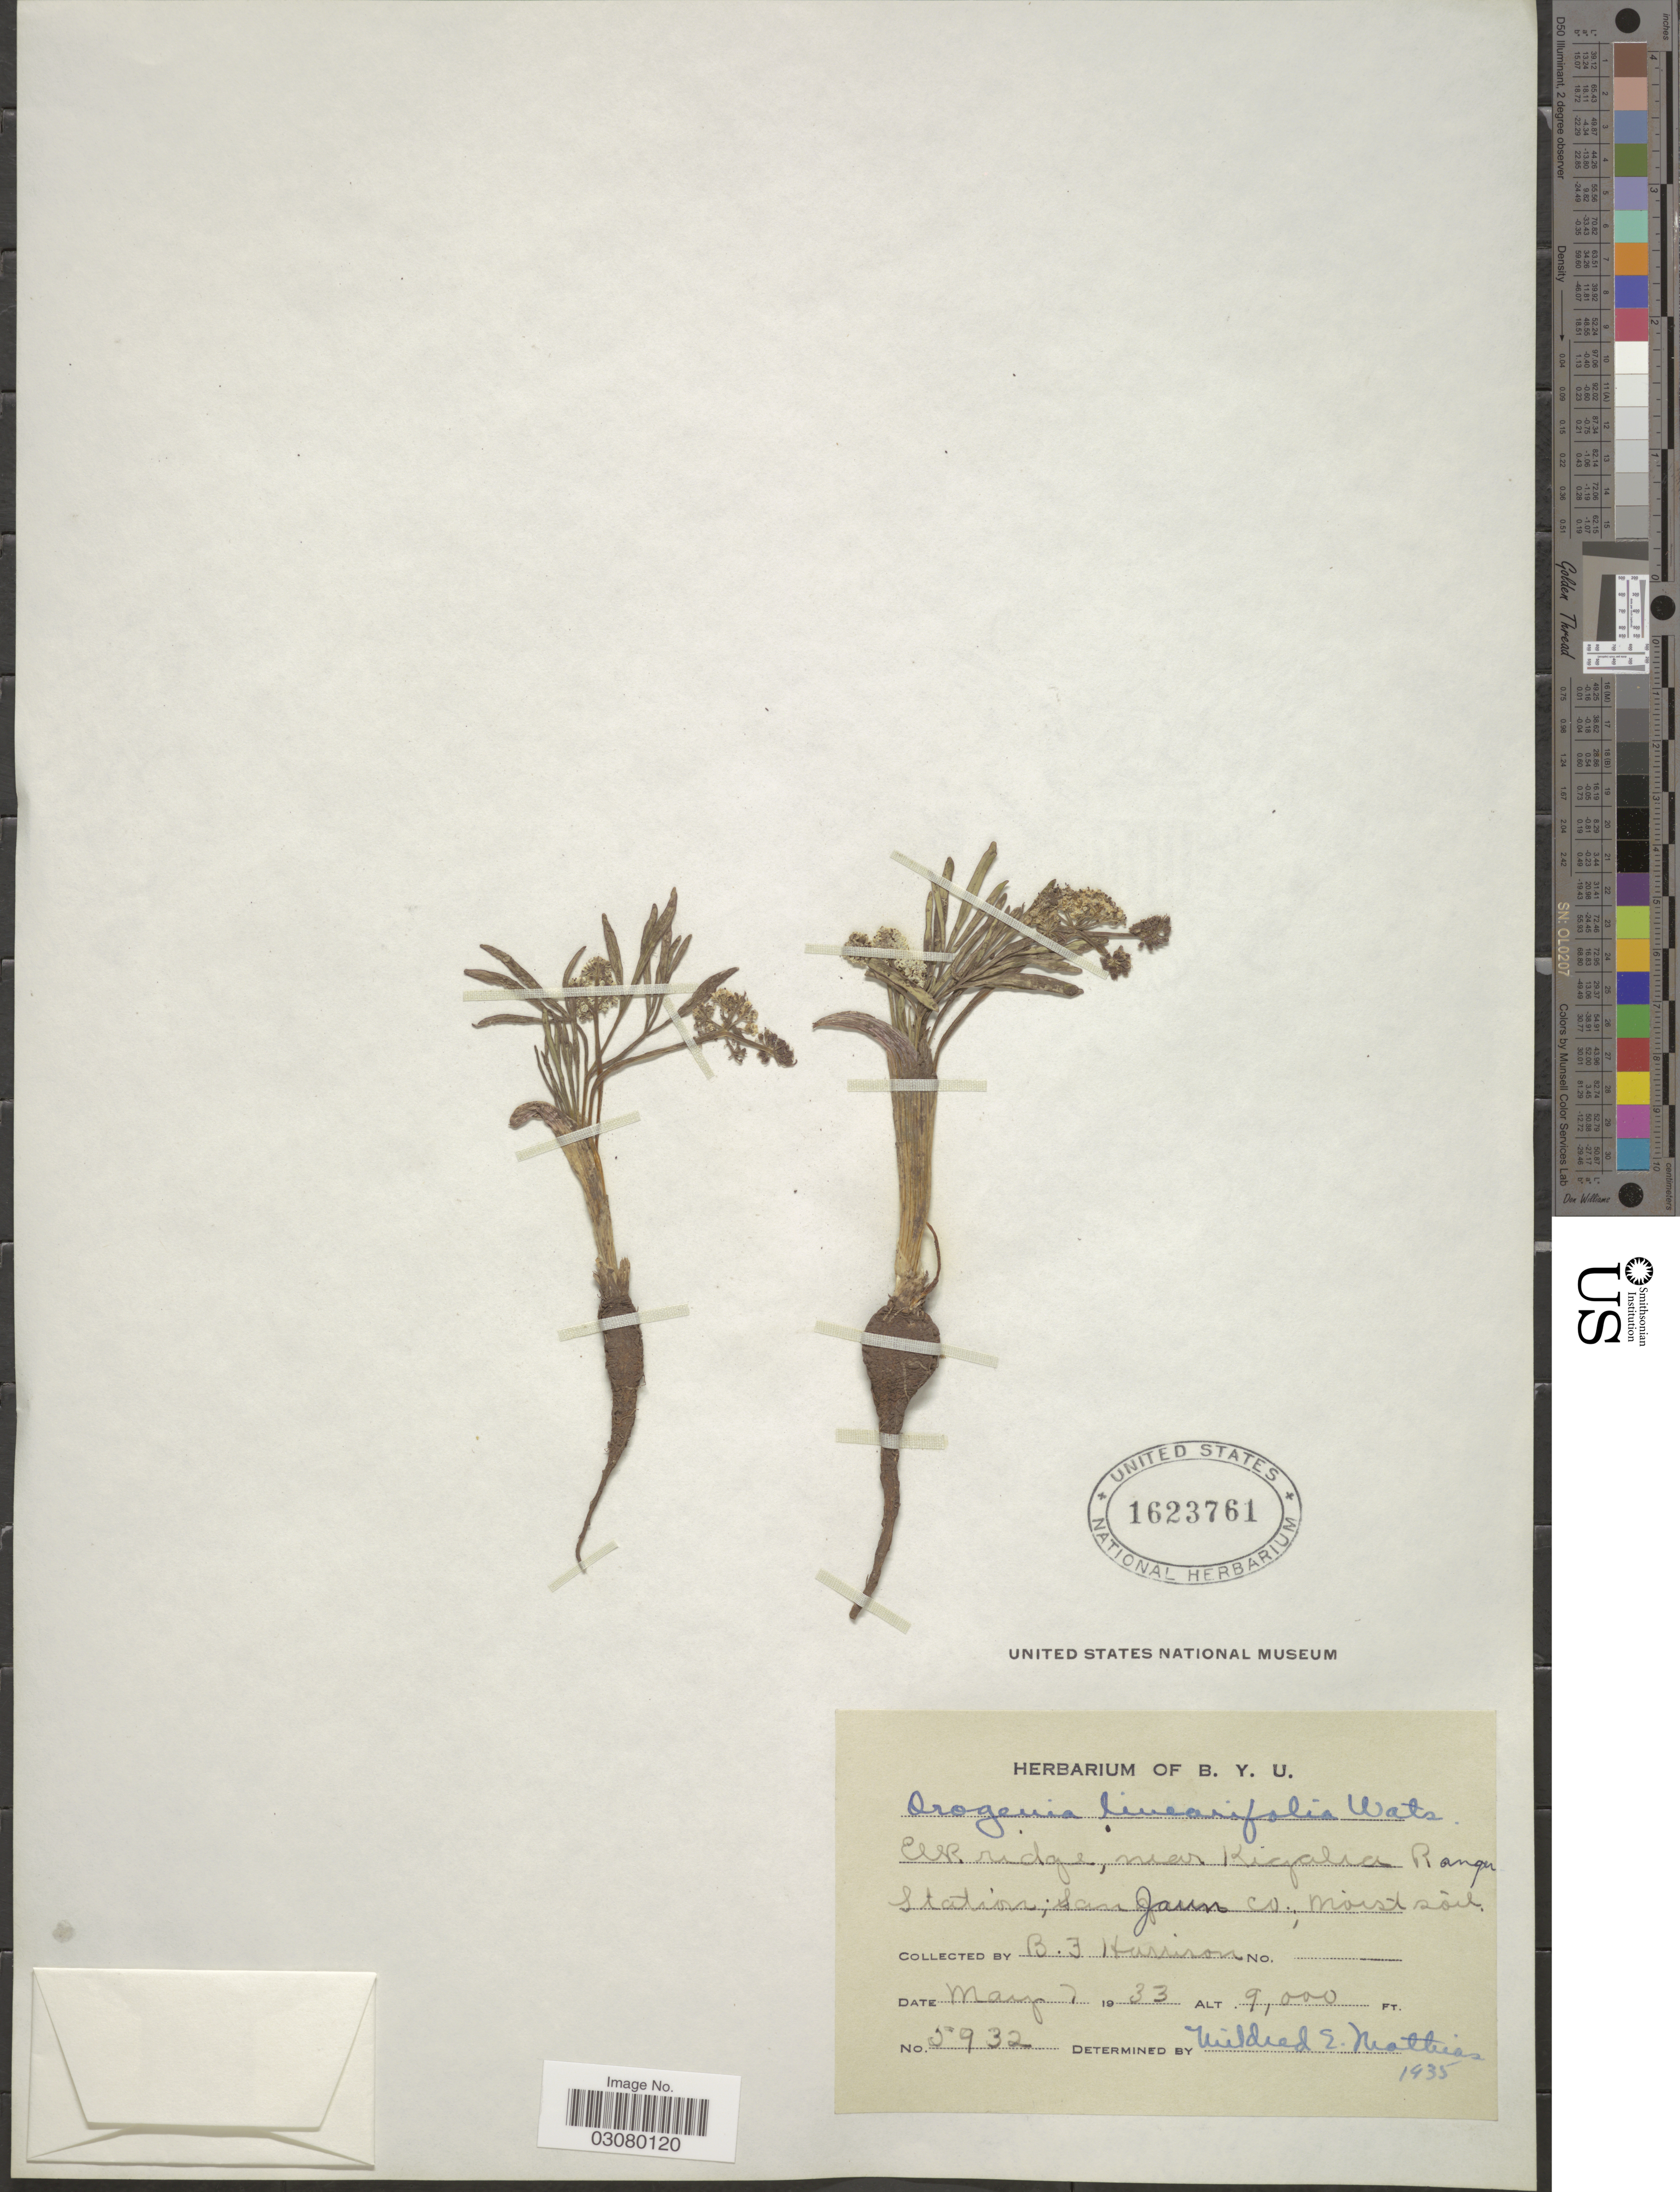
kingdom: Plantae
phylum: Tracheophyta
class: Magnoliopsida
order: Apiales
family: Apiaceae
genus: Orogenia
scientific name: Orogenia linearifolia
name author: S. Watson in C. King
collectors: M. E. Mathias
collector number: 5932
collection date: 1933-05-07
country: United States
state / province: Utah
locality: Elk ridge, near Kigalia Ranger Station, San Jaun Co.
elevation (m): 2743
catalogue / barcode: US 1623761